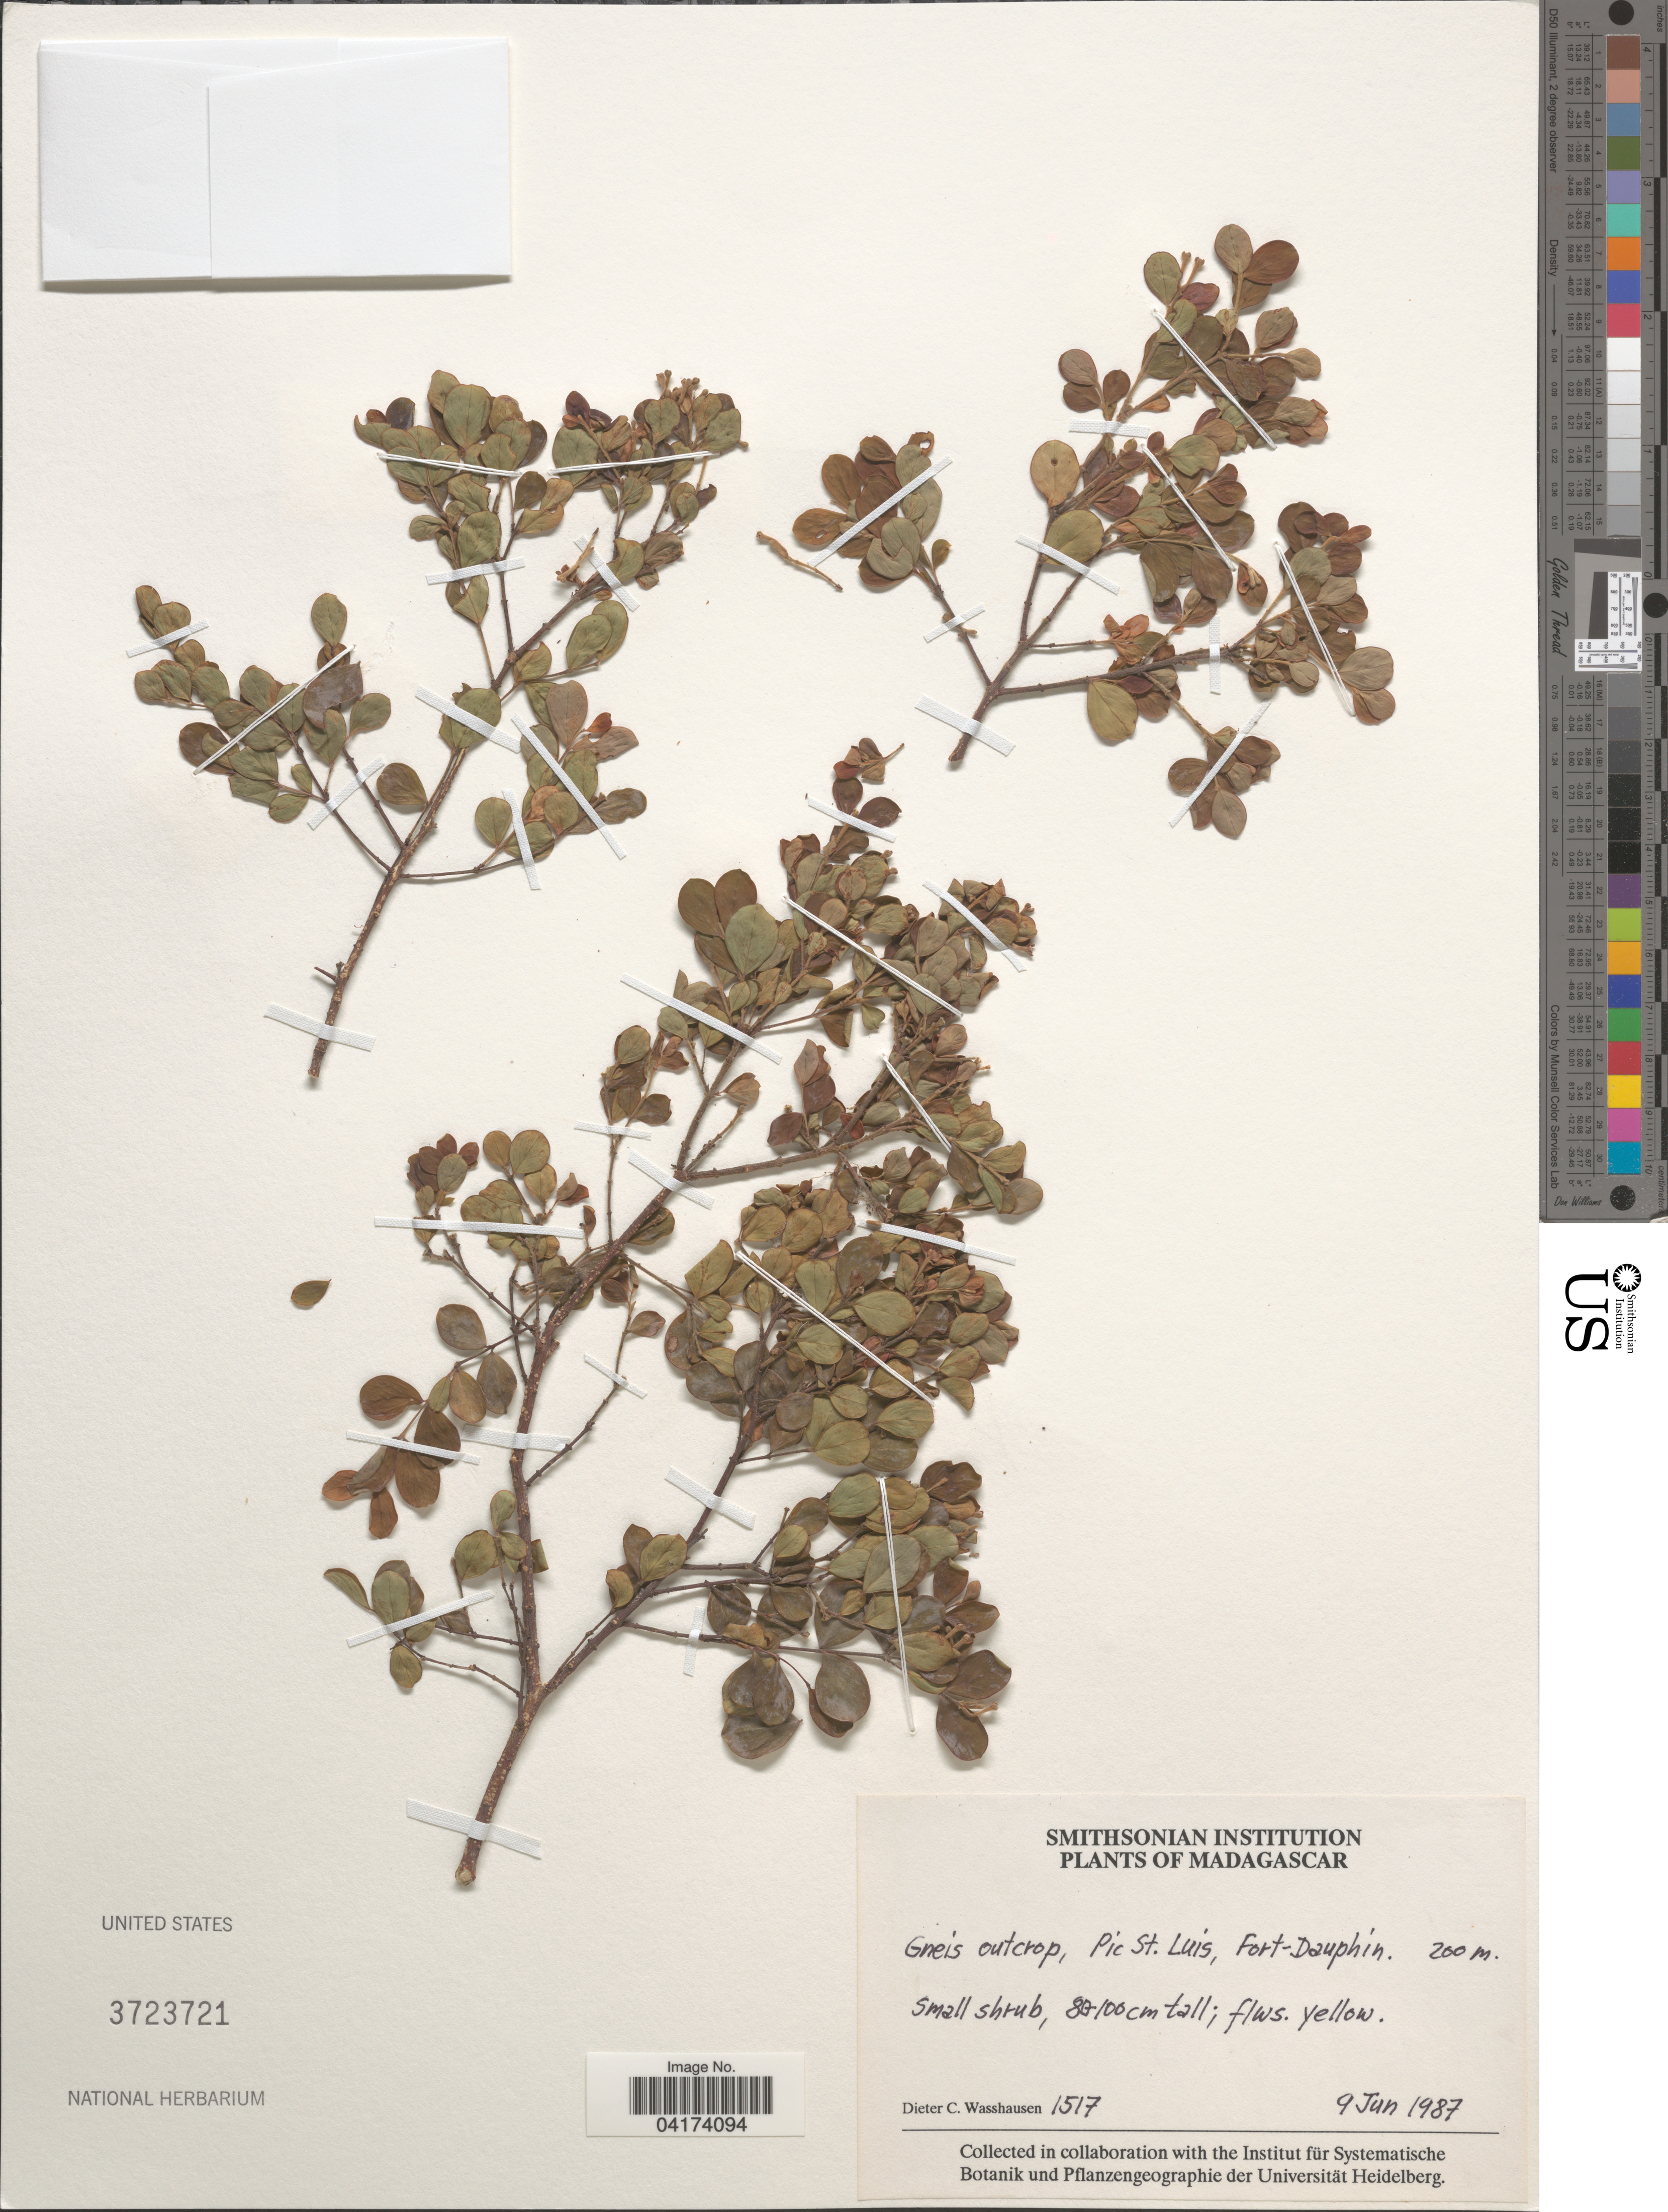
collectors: D. C. Wasshausen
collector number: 1517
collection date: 1987-06-09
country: Madagascar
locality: Pic St. Luis, Fort-Dauphin.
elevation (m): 200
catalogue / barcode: US 3723721